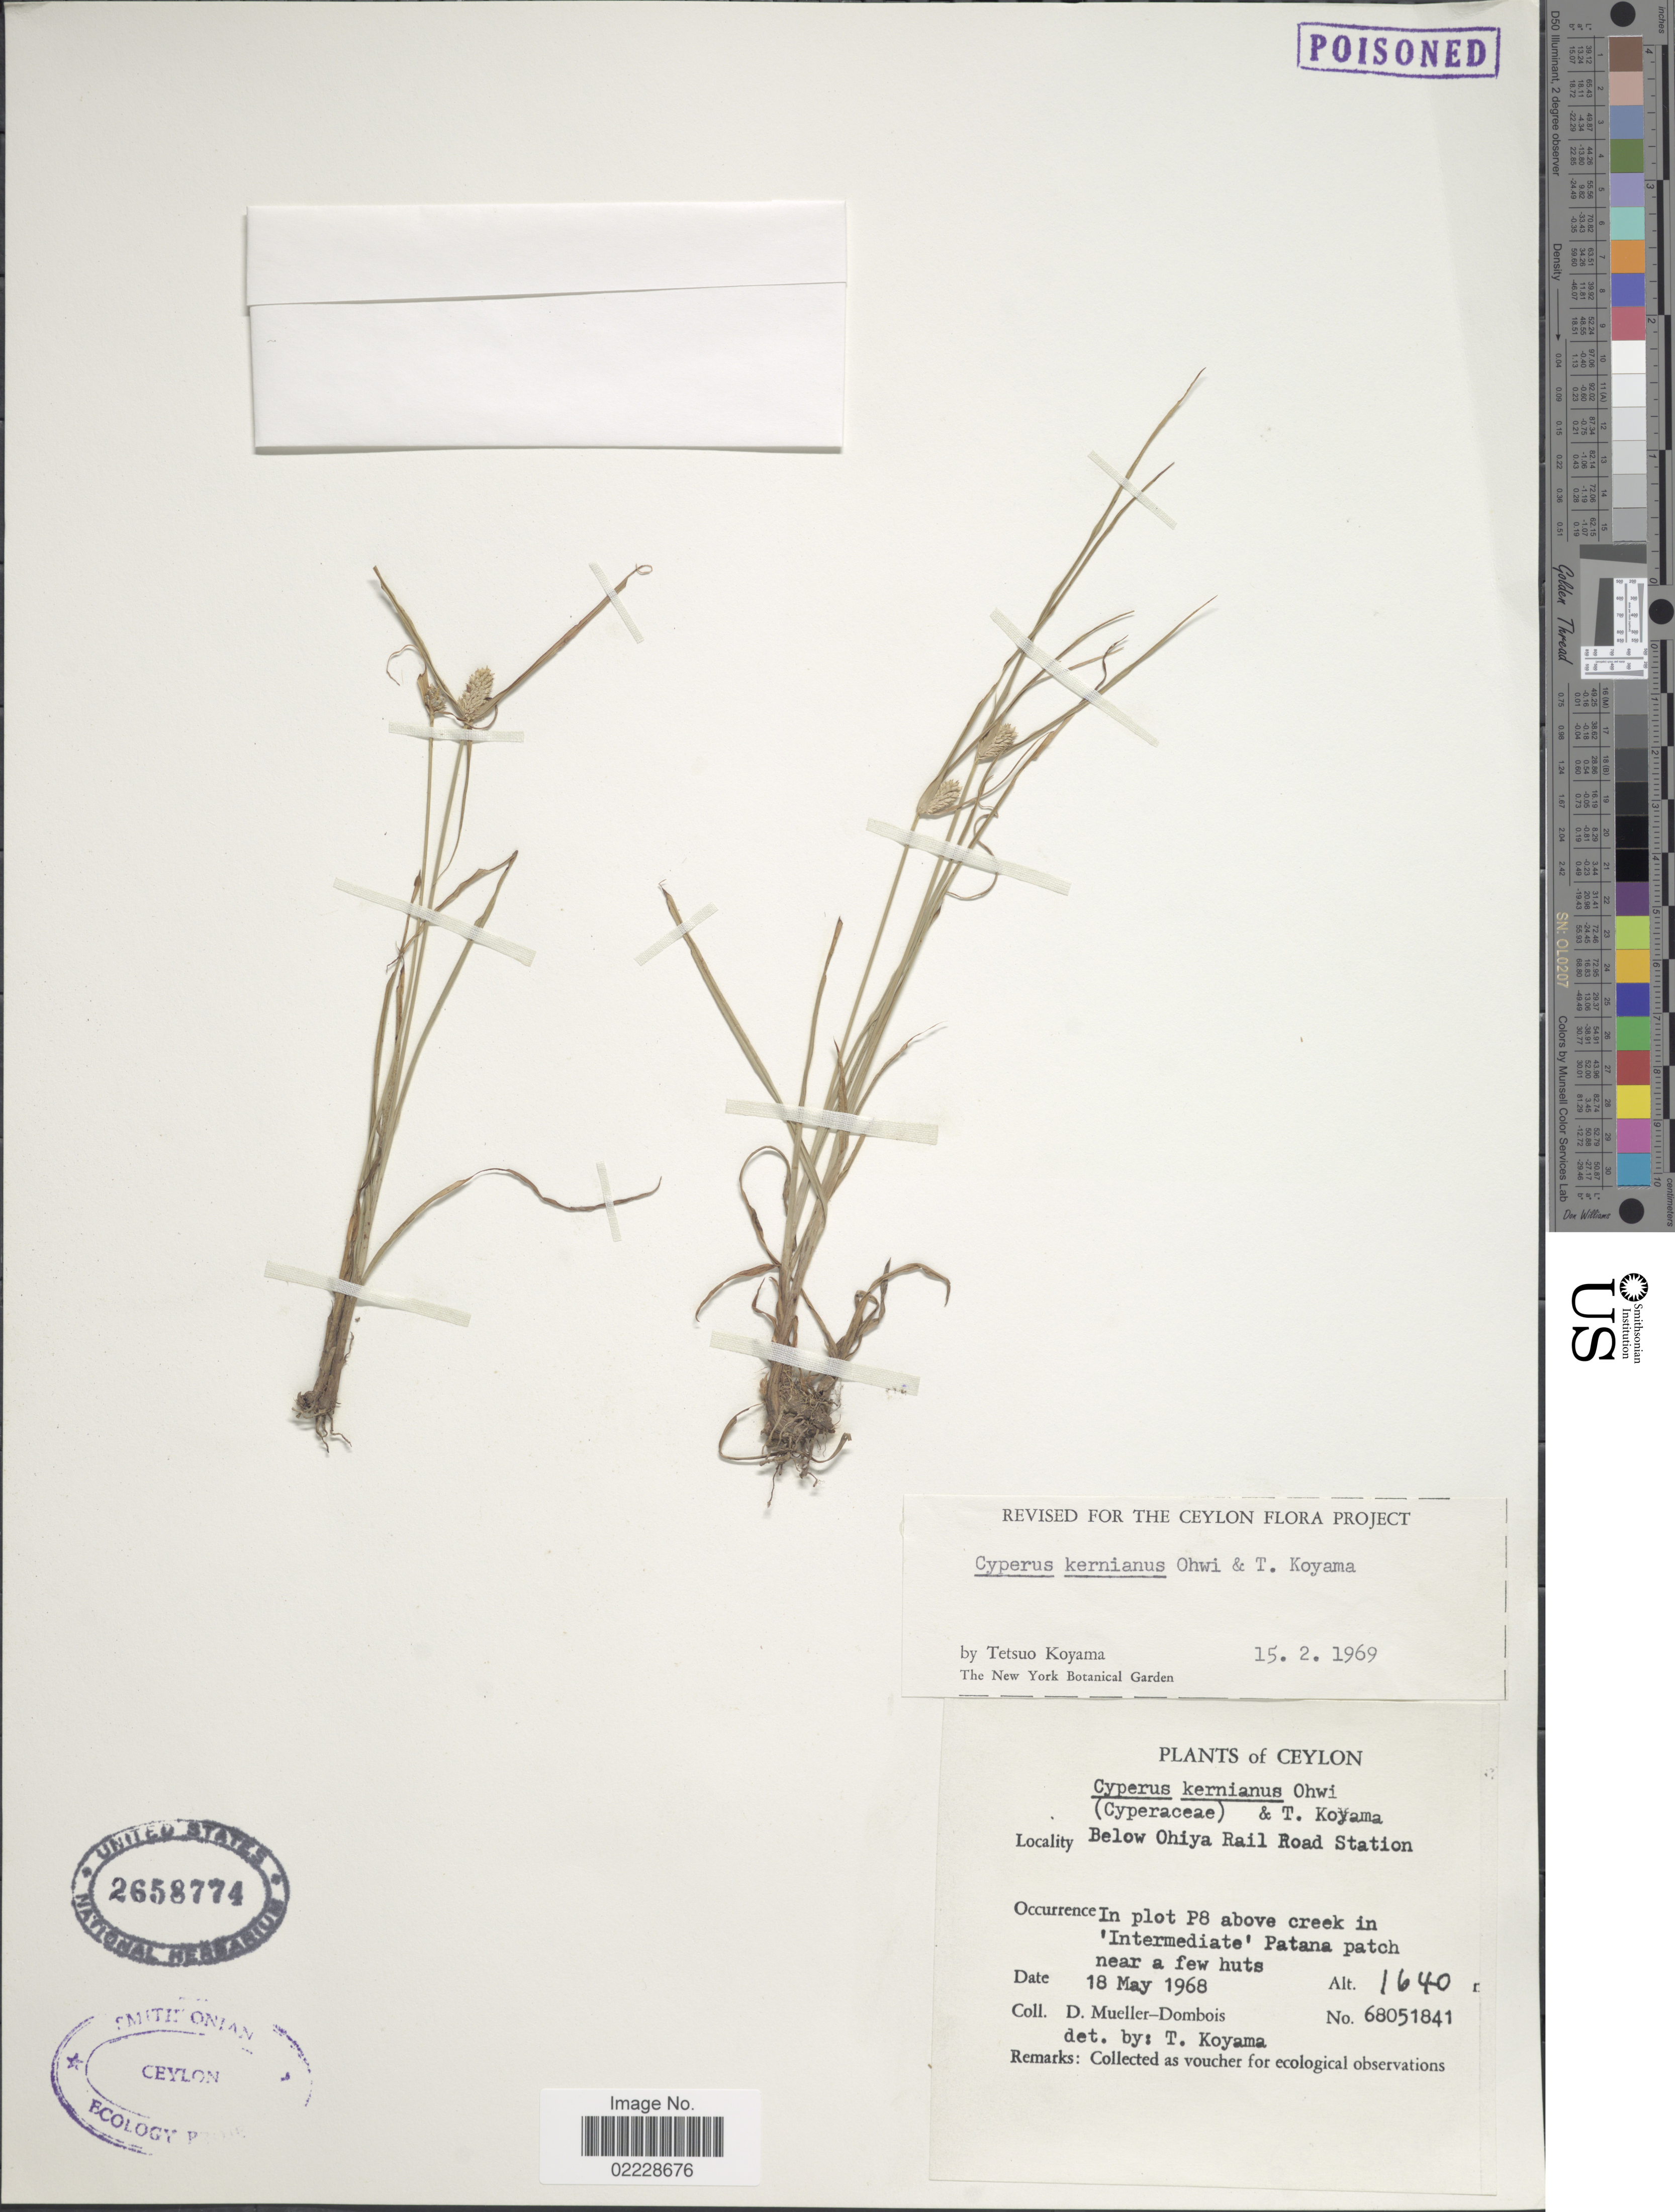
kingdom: Plantae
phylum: Tracheophyta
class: Liliopsida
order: Poales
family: Cyperaceae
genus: Cyperus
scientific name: Cyperus kernianus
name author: Ohwi & T. Koyama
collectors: D. Mueller-Dombois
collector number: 68051841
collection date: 1968-05-18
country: Sri Lanka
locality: Ceylon, Below Ohiya Rail Road Station, In plot P8 above creek in "intermediate" Patana patch near a few huts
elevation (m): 1640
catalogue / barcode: US 2658774